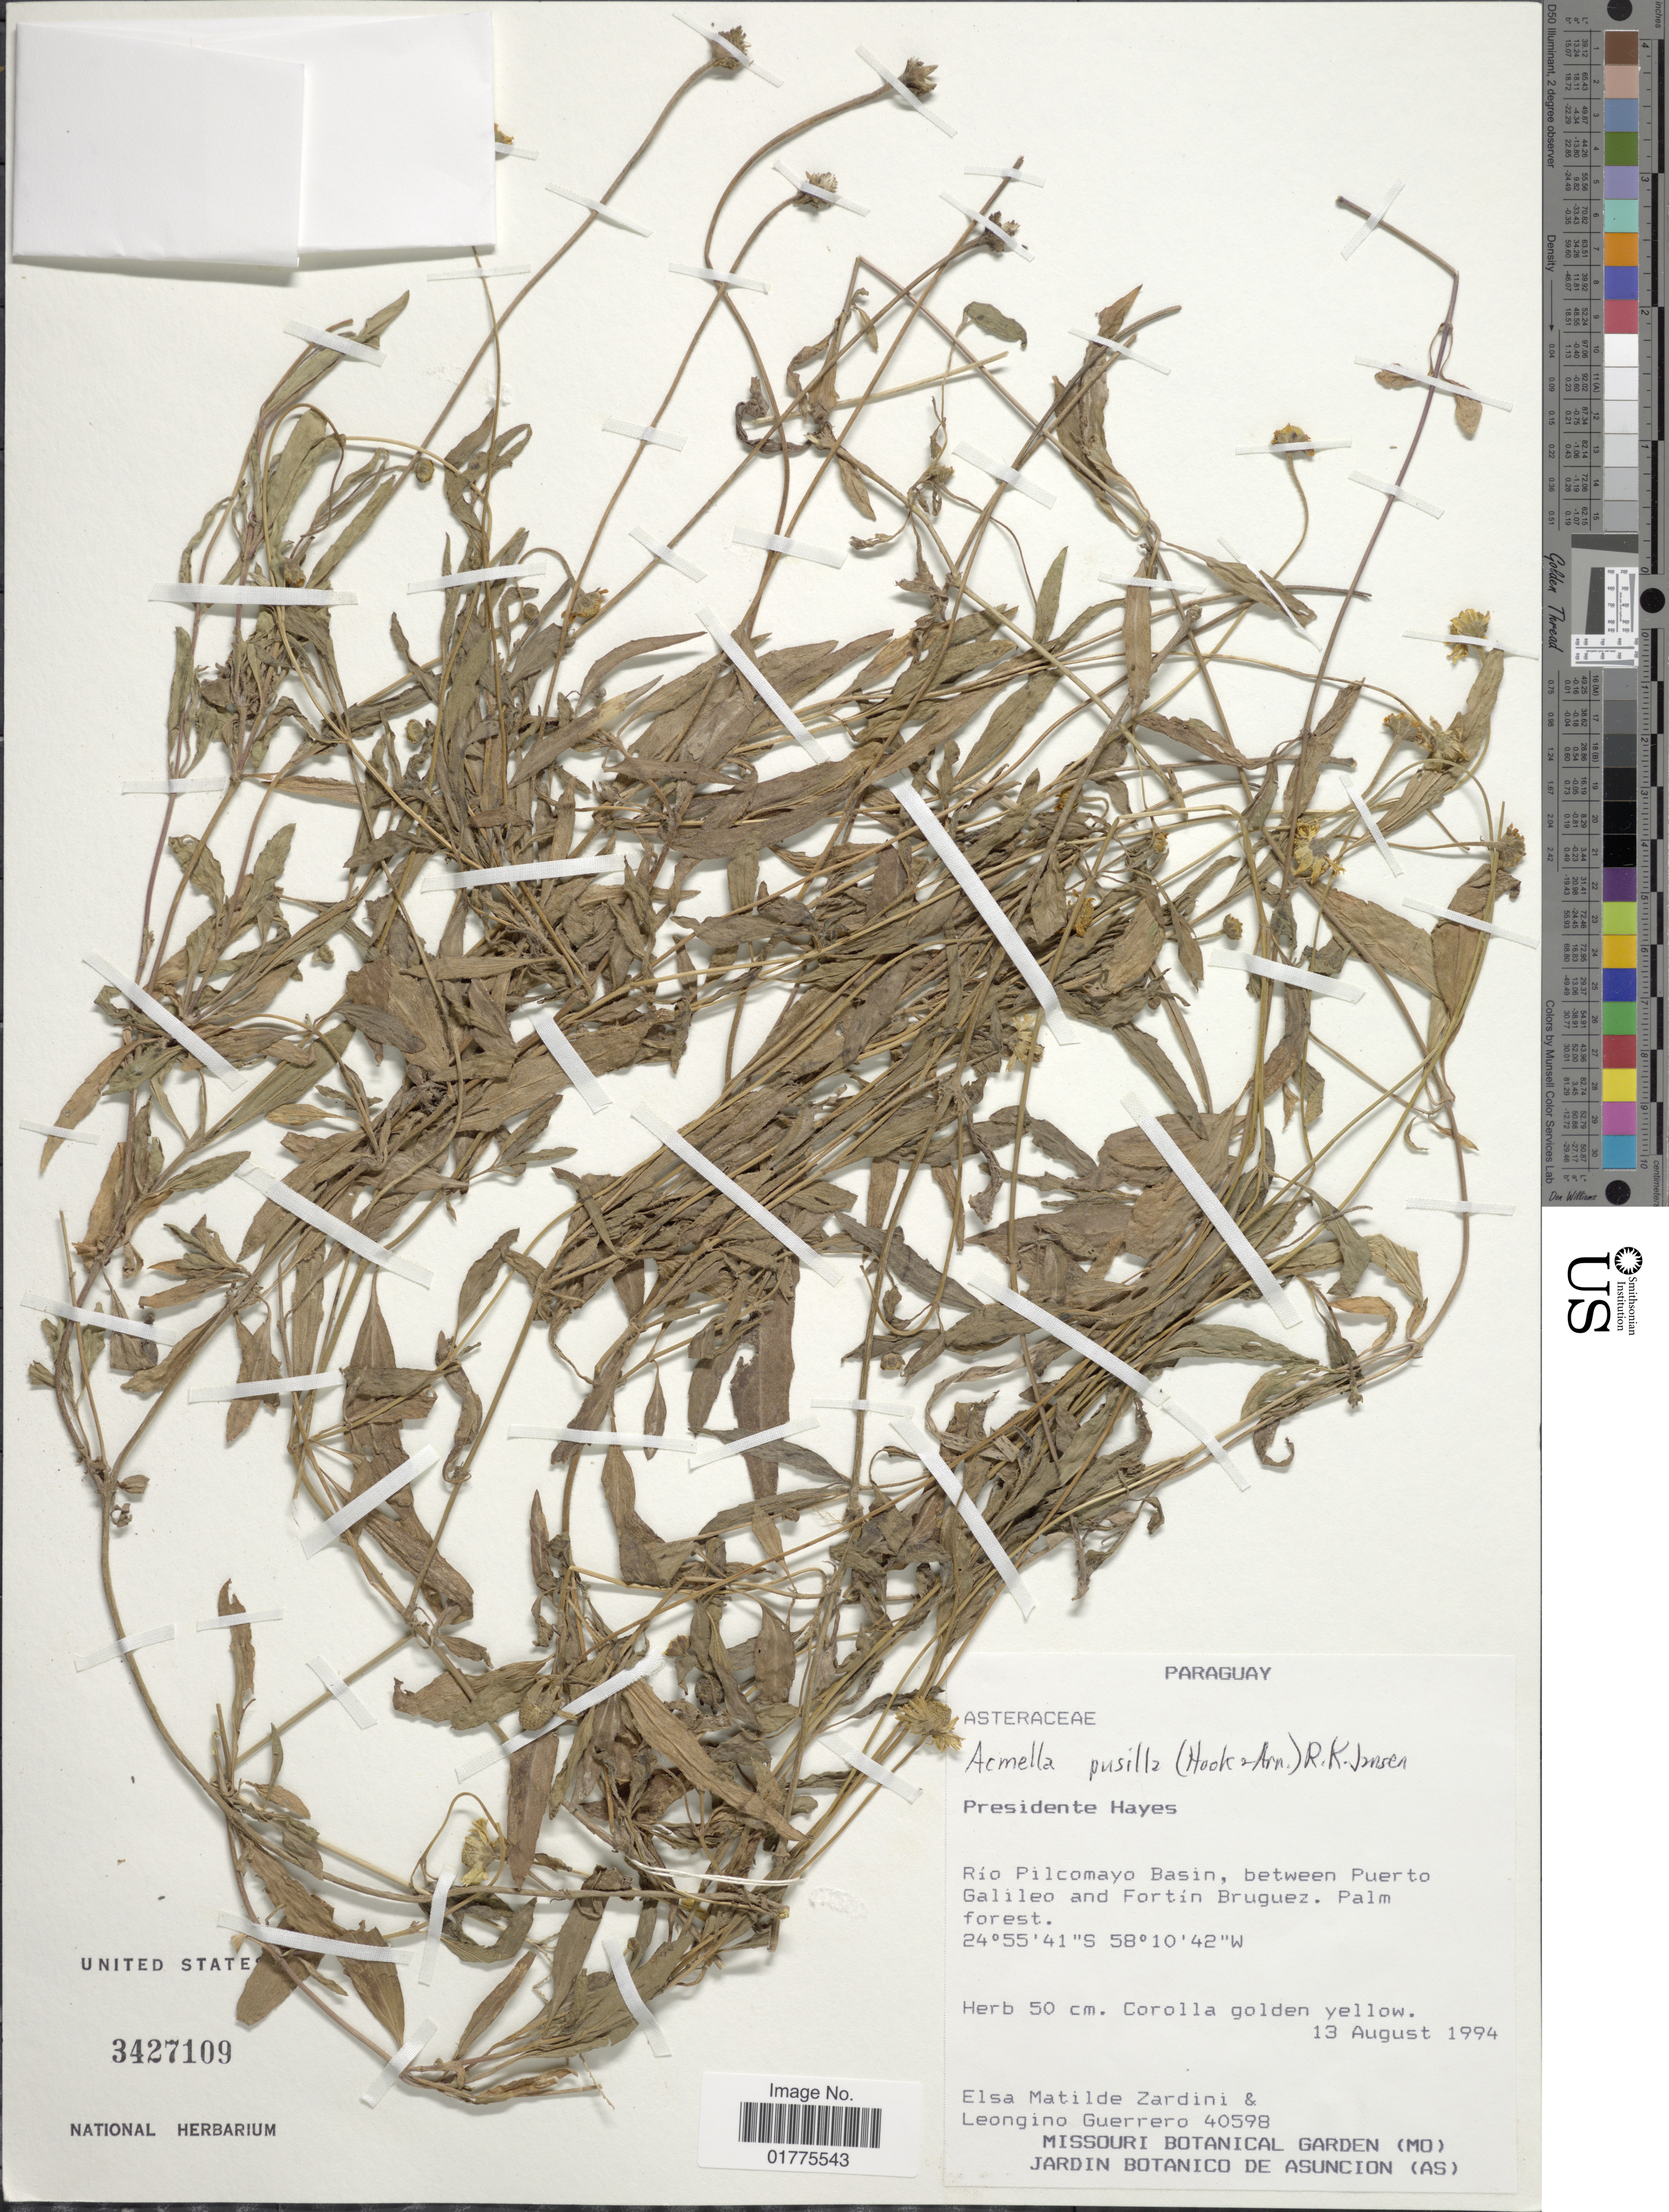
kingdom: Plantae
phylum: Tracheophyta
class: Magnoliopsida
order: Asterales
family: Asteraceae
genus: Acmella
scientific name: Acmella pusilla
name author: (Hook. & Arn.) R.K. Jansen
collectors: E. M. Zardini & L. Guerrero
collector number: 40598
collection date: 1994-08-13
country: Paraguay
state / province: Presidente Hayes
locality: Rio Pilcomayo Basin, between Puerto Galileo and Fortin Bruguez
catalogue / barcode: US 3427109